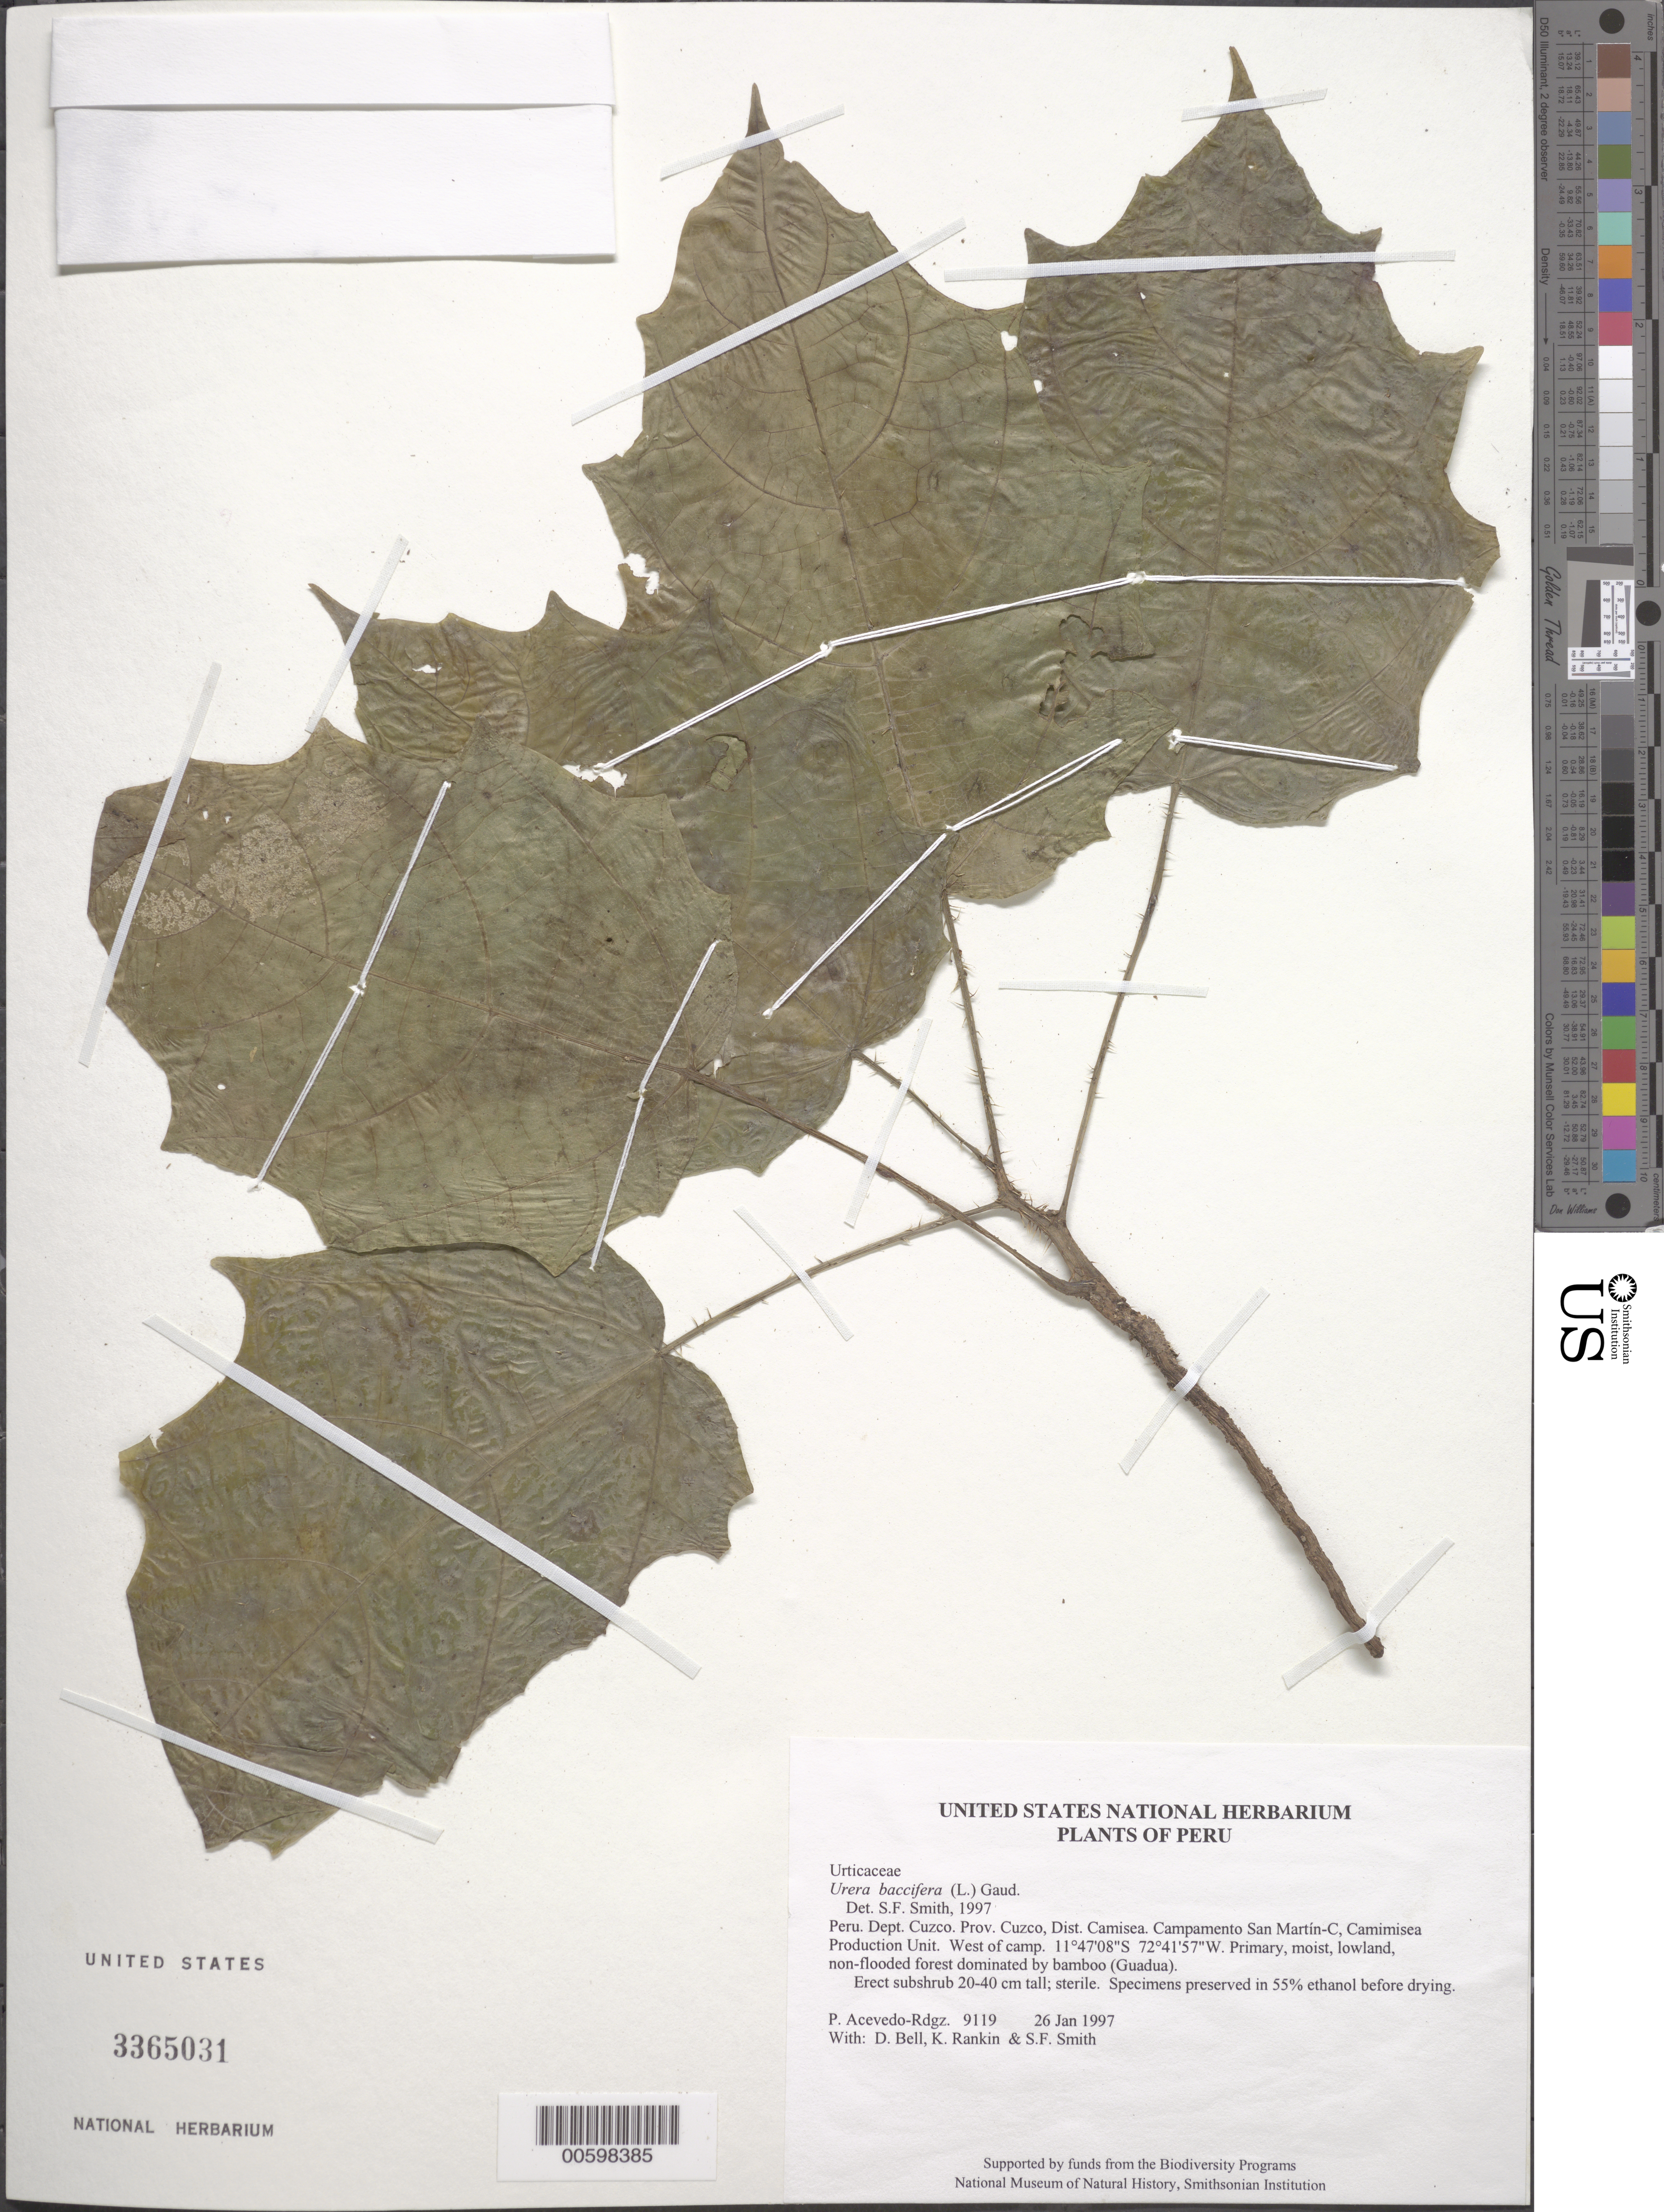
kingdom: Plantae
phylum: Tracheophyta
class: Magnoliopsida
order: Rosales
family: Urticaceae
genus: Urera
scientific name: Urera baccifera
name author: (L.) Gaudich. ex Wedd.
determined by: Smith, Stephen F., (US), NMNH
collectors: P. Acevedo-Rodr., D. A. Bell, K. B. Rankin & S.F. Smith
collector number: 9119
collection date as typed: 26 Jan 1997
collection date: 1997-01-26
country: Peru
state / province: Cusco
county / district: Cusco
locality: Districto Camisea, Campamento San Martín-C, Camimisea Production Unit. West of camp.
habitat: Primary, moist, lowland, non-flooded forest dominated by bamboo (Guadua).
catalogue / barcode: US 3365031